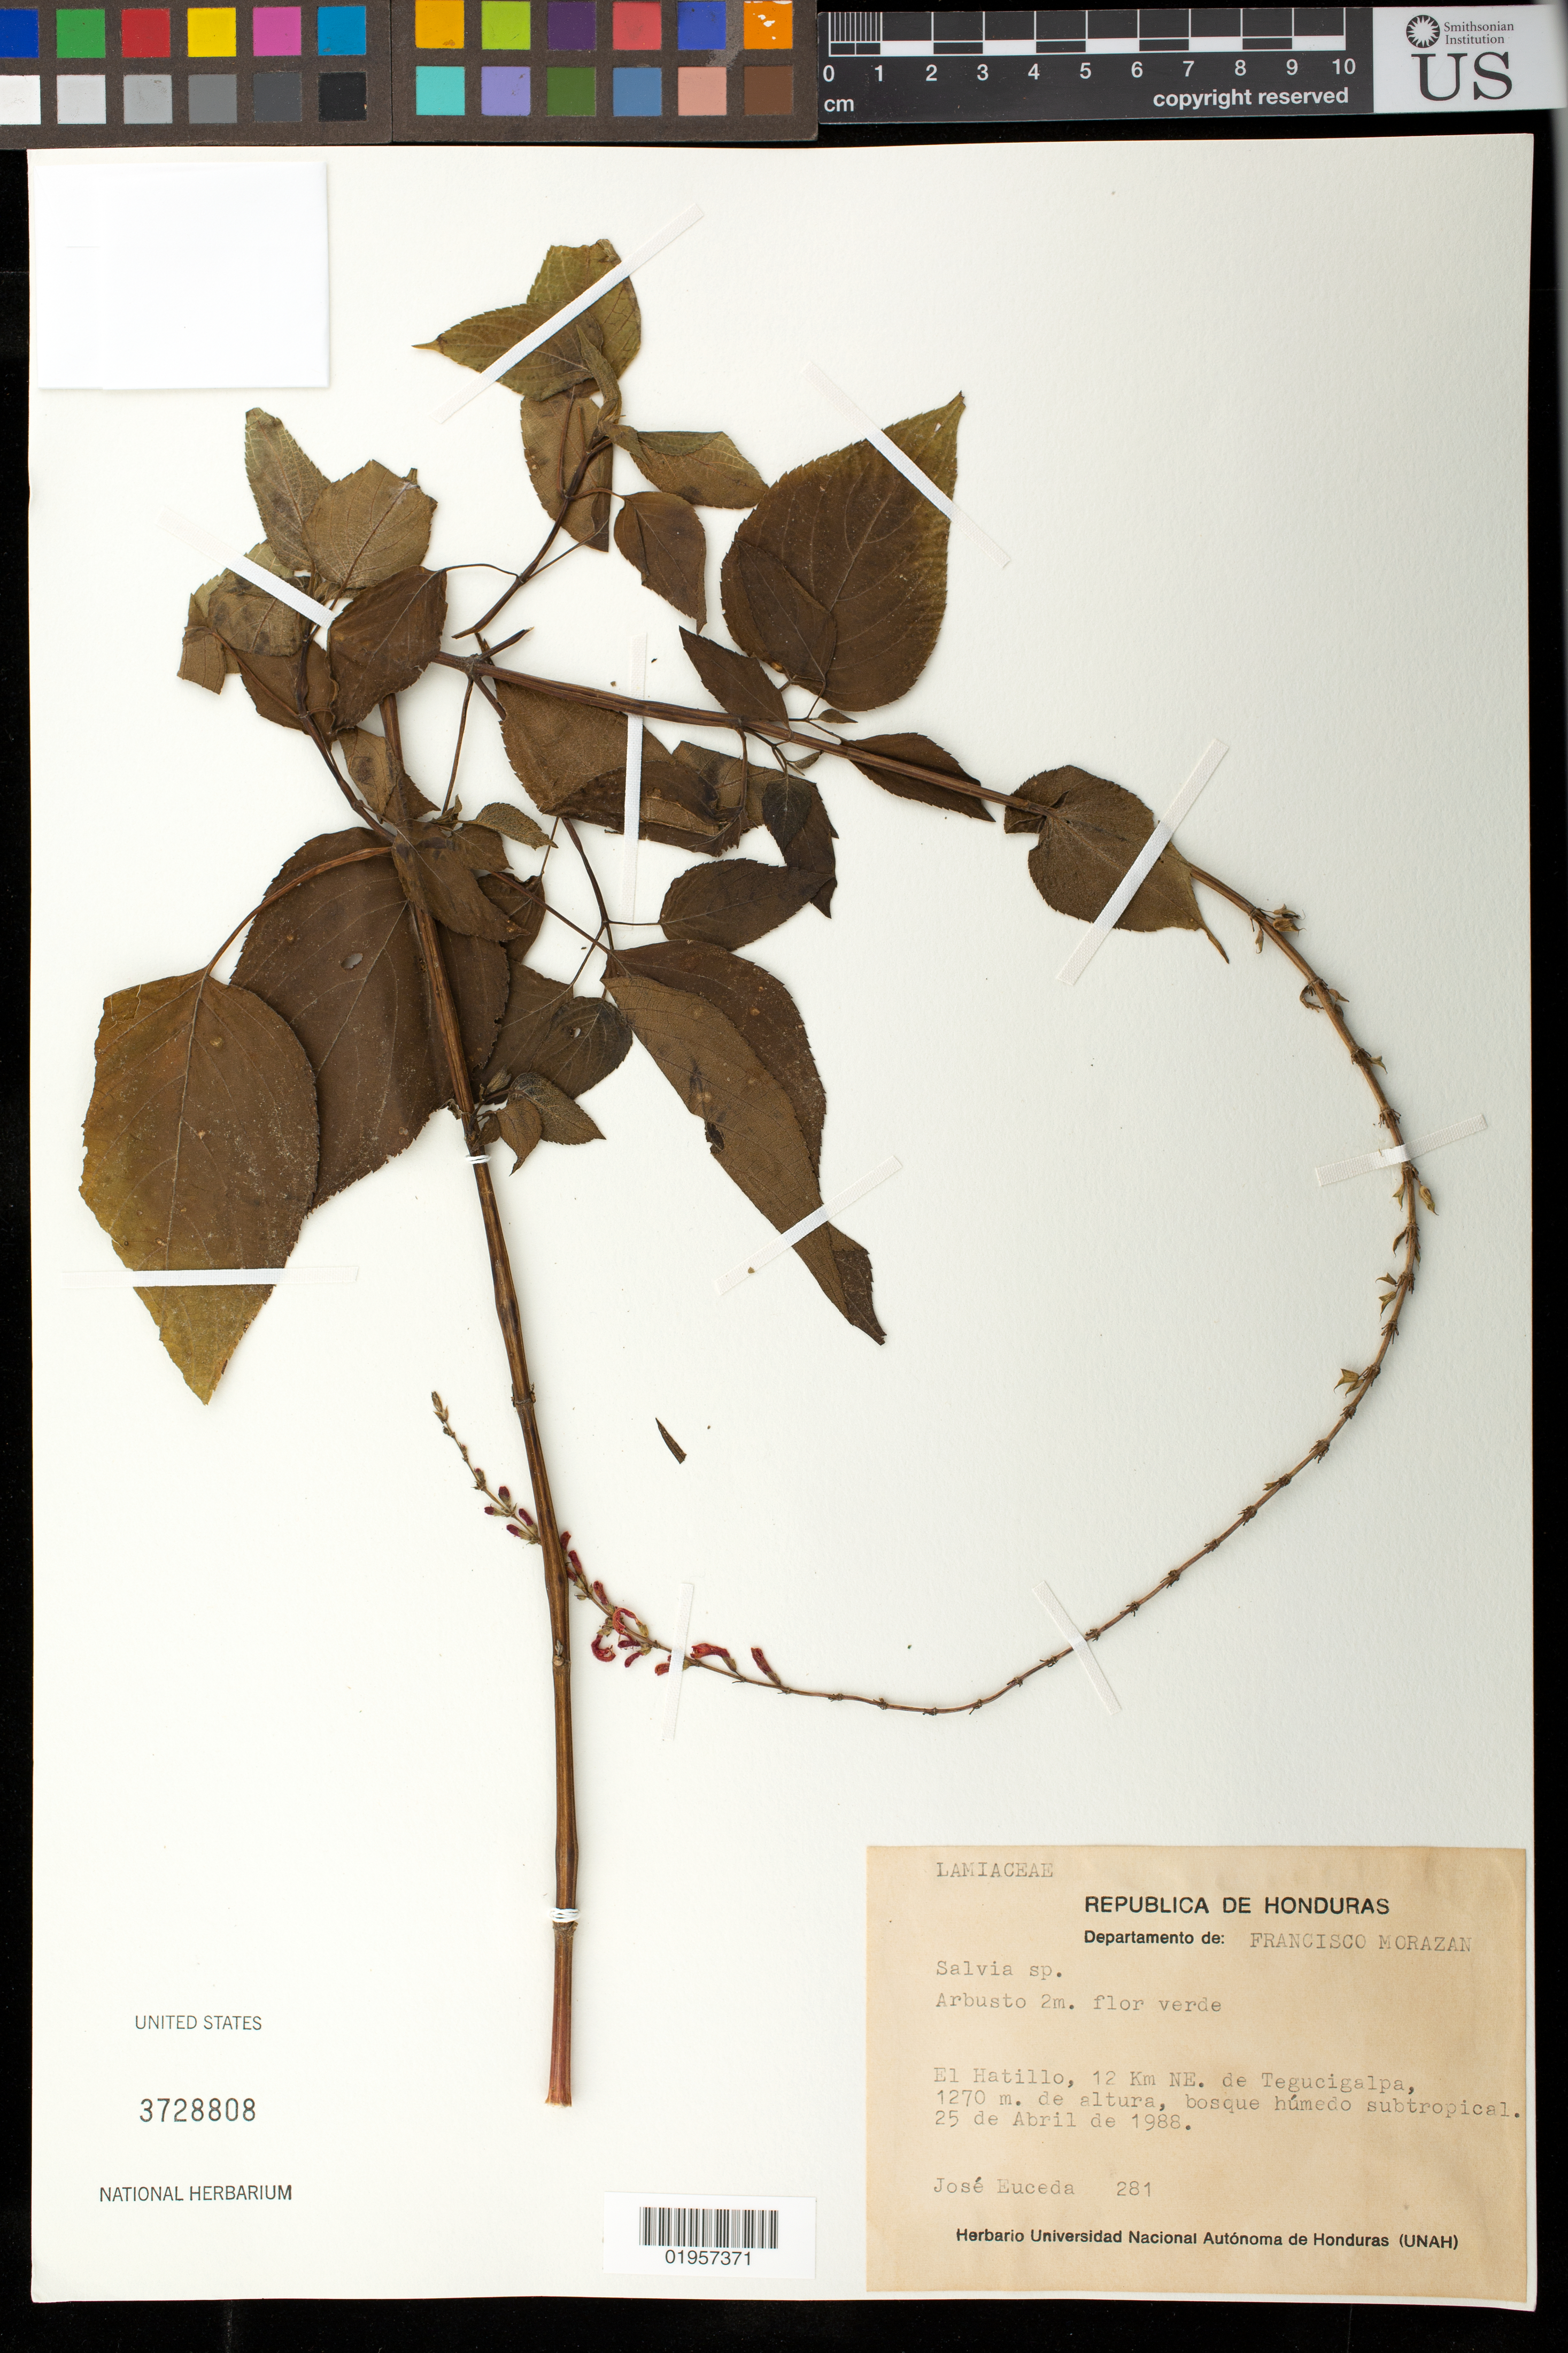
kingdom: Plantae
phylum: Tracheophyta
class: Magnoliopsida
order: Lamiales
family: Lamiaceae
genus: Salvia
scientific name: Salvia sp.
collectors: J. Euceda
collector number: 281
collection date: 1988-04-25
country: Honduras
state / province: Fco. Morazán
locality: El Hatillo, 12 Km NE. de Tegucigalpa.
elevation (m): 1270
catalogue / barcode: US 3728808